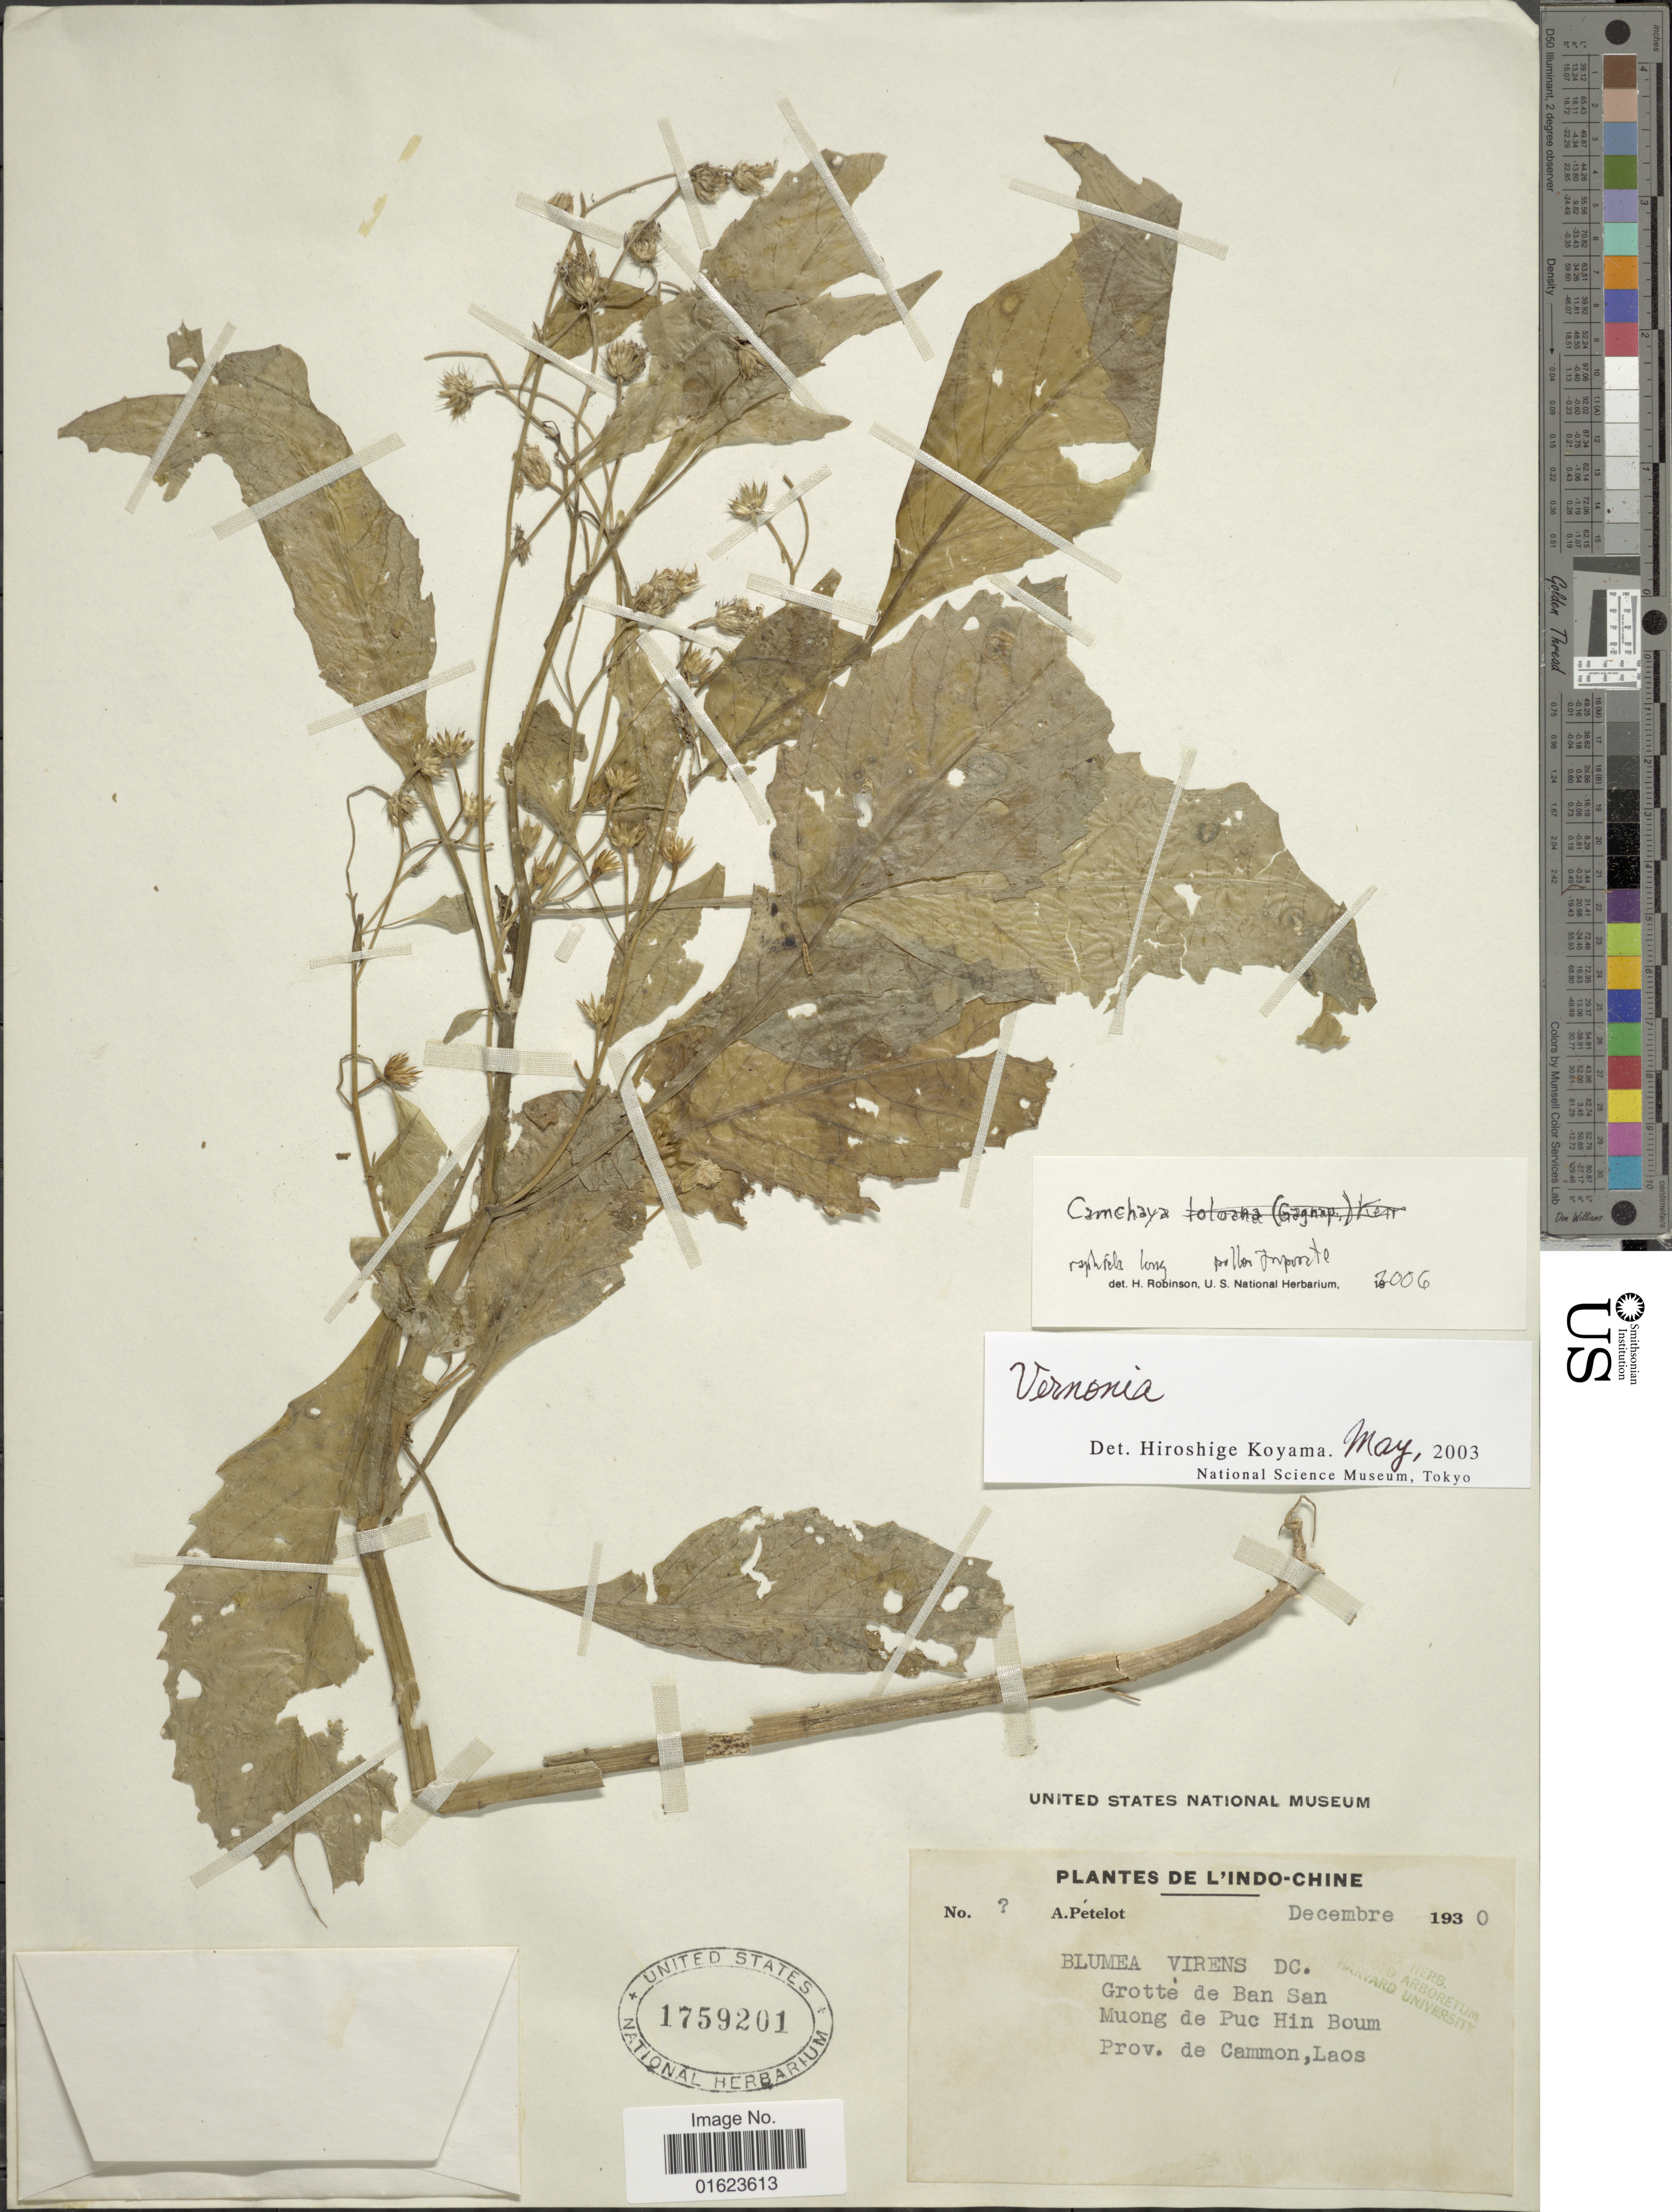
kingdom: Plantae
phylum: Tracheophyta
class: Magnoliopsida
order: Asterales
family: Asteraceae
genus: Camchaya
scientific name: Camchaya sp.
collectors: A. Petelot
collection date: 1930-12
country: Laos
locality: L'Indo-Chine. Grotte de Ban San Muong de Puc Hin Boum Prov. de Cammon, Laos.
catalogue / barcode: US 1759201